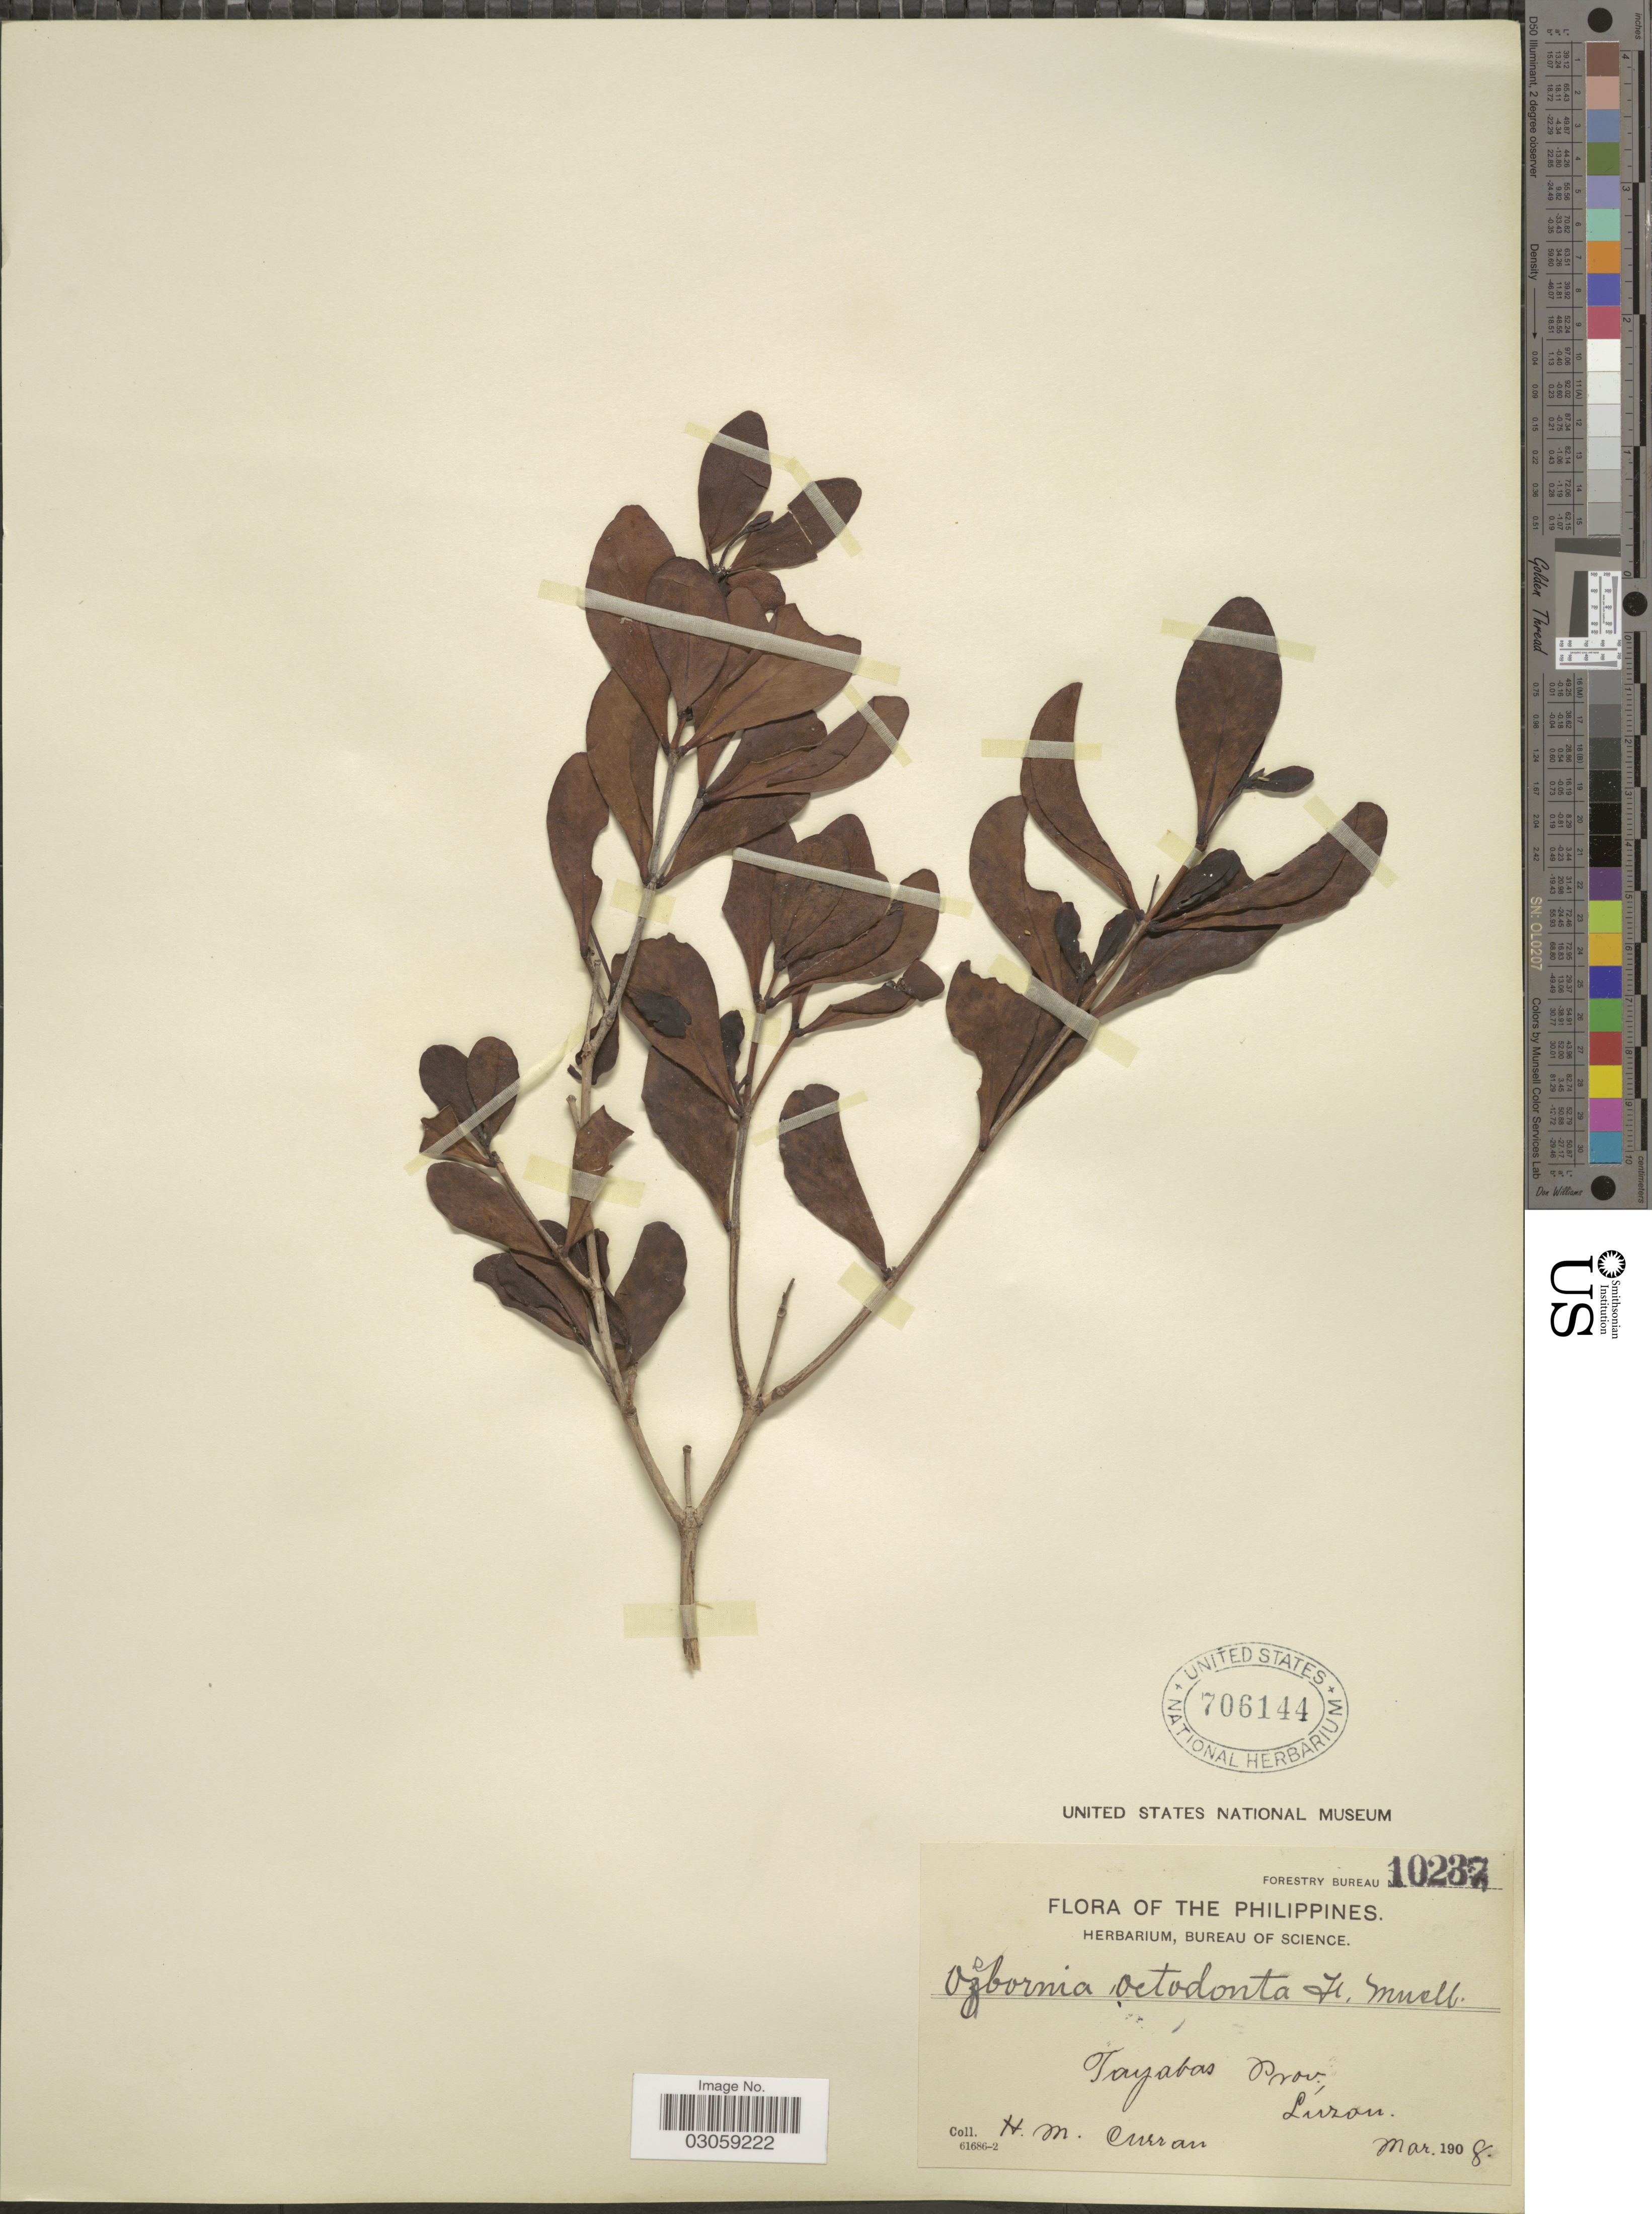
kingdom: Plantae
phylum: Tracheophyta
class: Magnoliopsida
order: Myrtales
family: Myrtaceae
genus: Osbornia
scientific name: Osbornia octodonta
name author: F. Muell.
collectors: H. M. Curran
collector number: Forestry Bureau 10237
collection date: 1908-03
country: Philippines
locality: Tayabas Prov., Luzon.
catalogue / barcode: US 706144